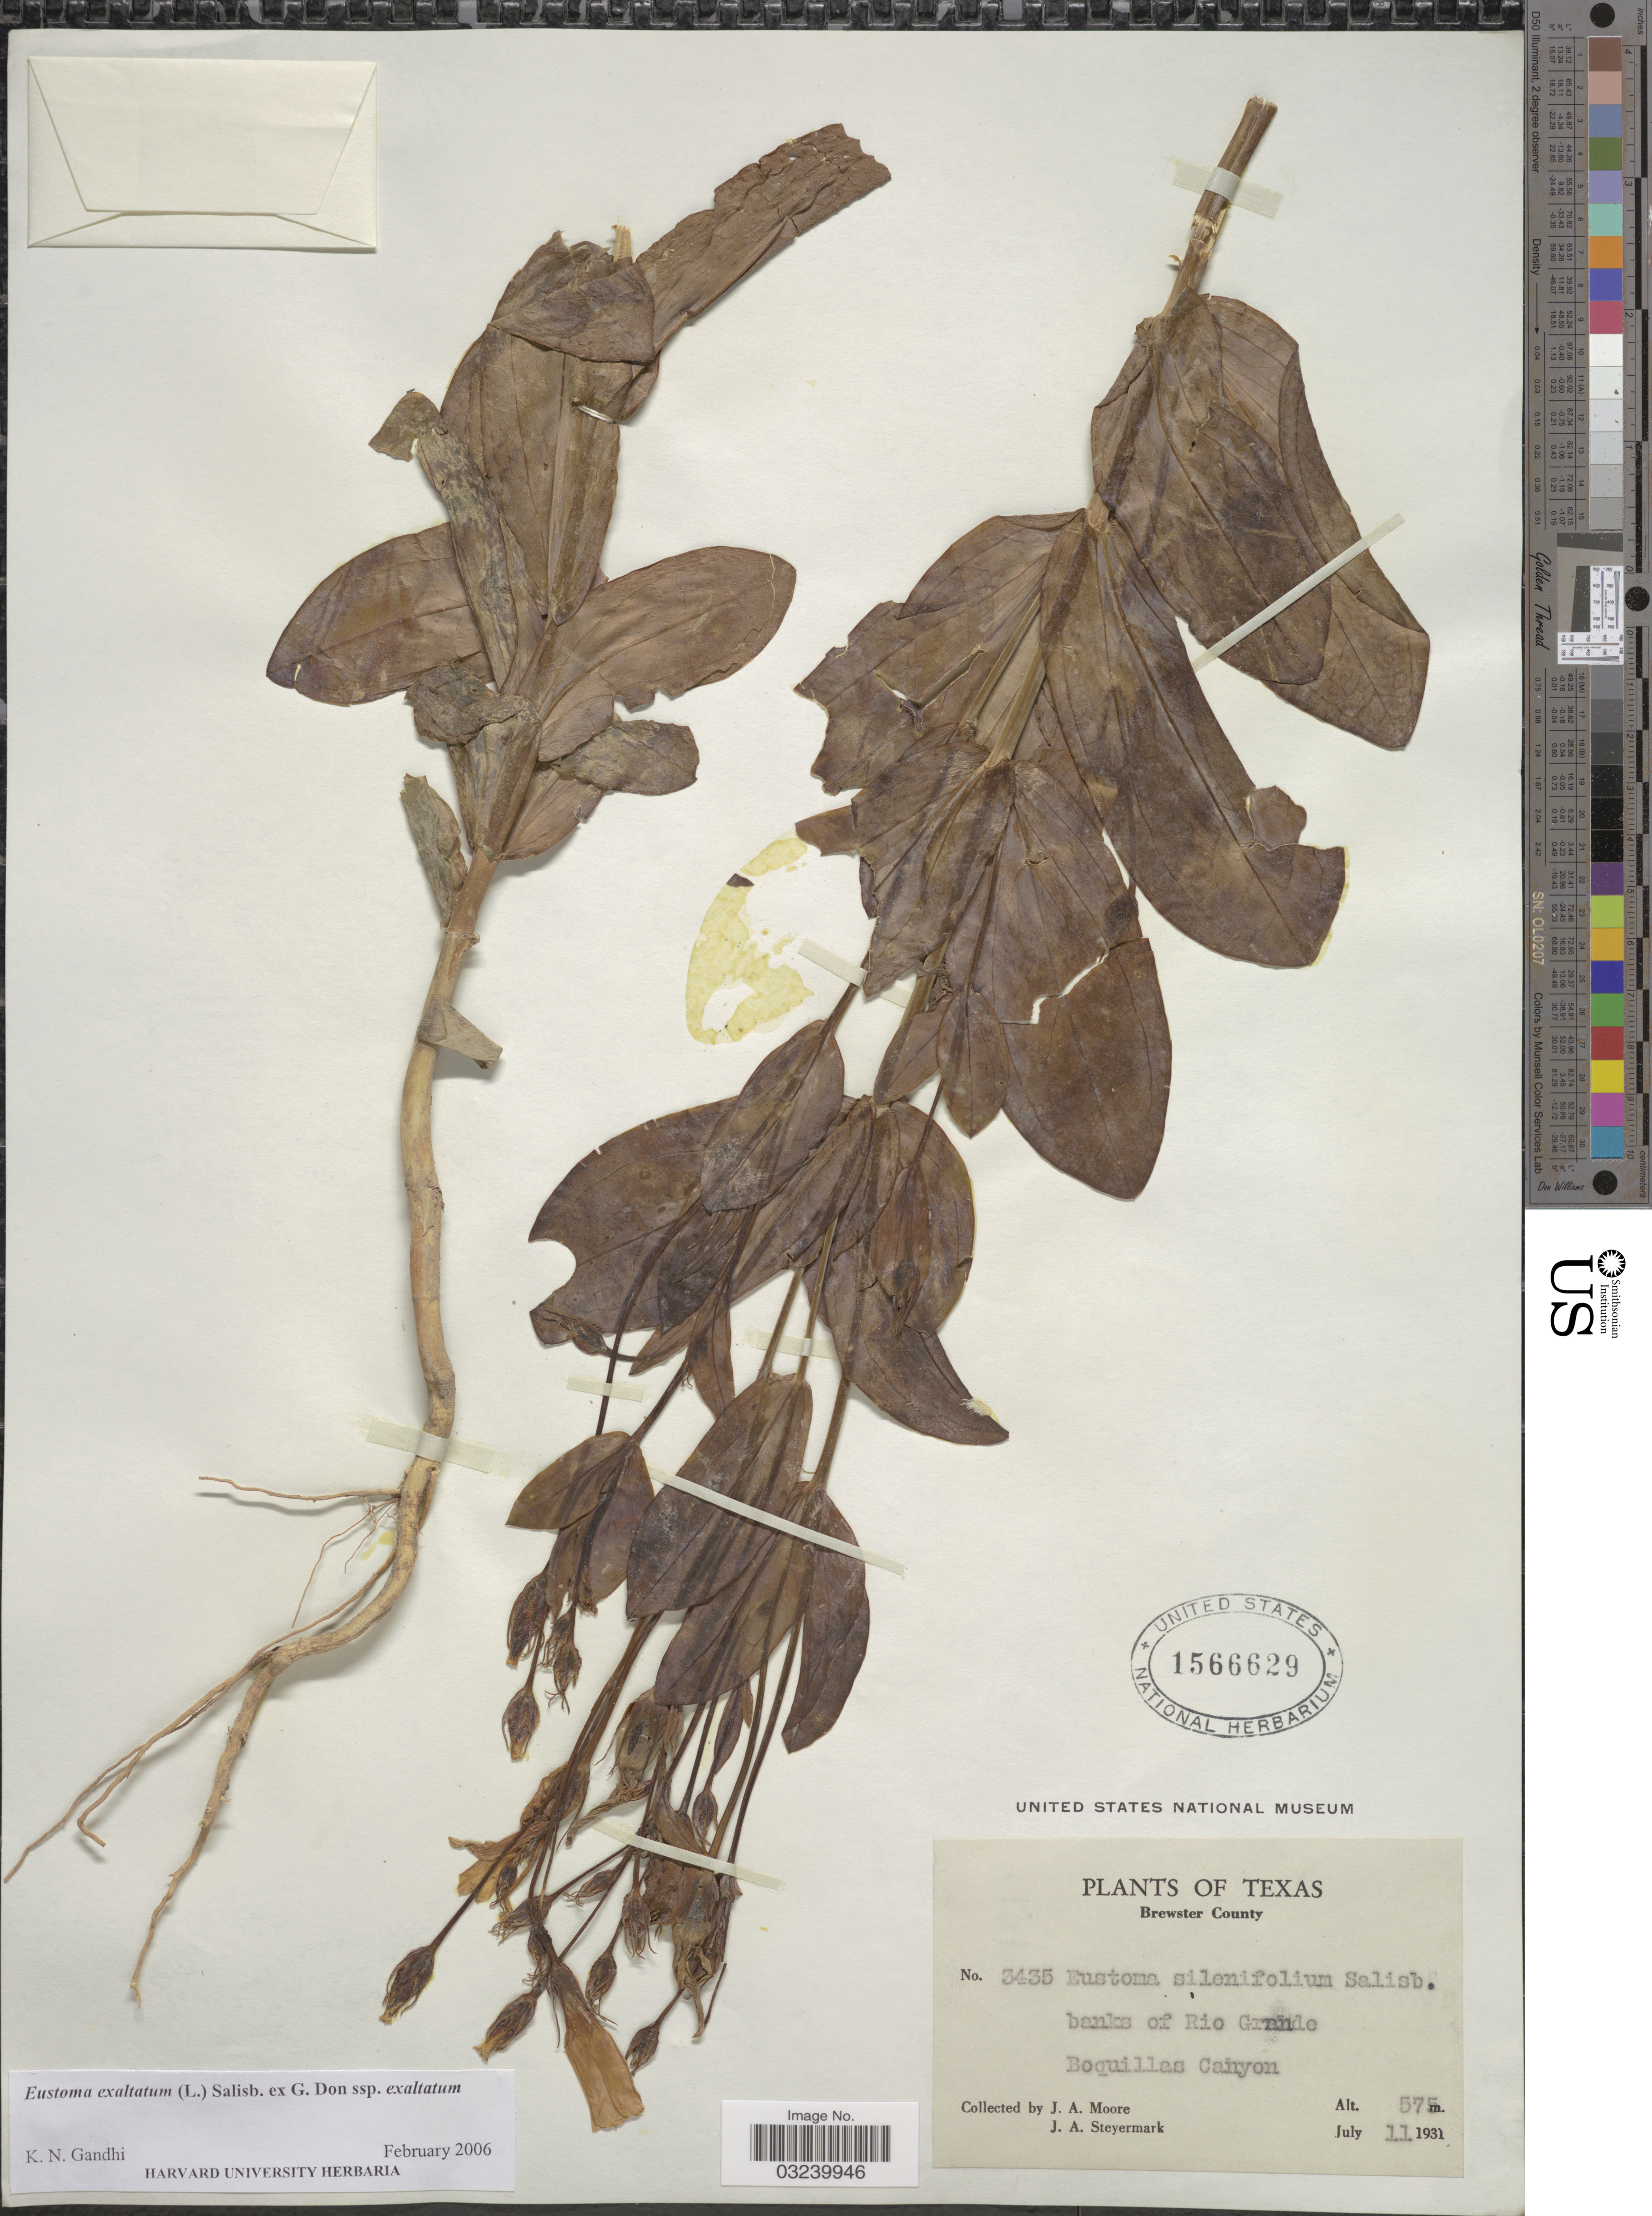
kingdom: Plantae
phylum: Tracheophyta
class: Magnoliopsida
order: Gentianales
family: Gentianaceae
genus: Eustoma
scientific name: Eustoma exaltatum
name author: (L.) Salisb. ex Don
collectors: J. A. Moore & J. Steyermark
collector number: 3435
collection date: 1931-07-11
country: United States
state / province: Texas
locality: Banks of Rio Grande, Boquillas Canyon, Brewster County.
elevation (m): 575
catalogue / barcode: US 1566629